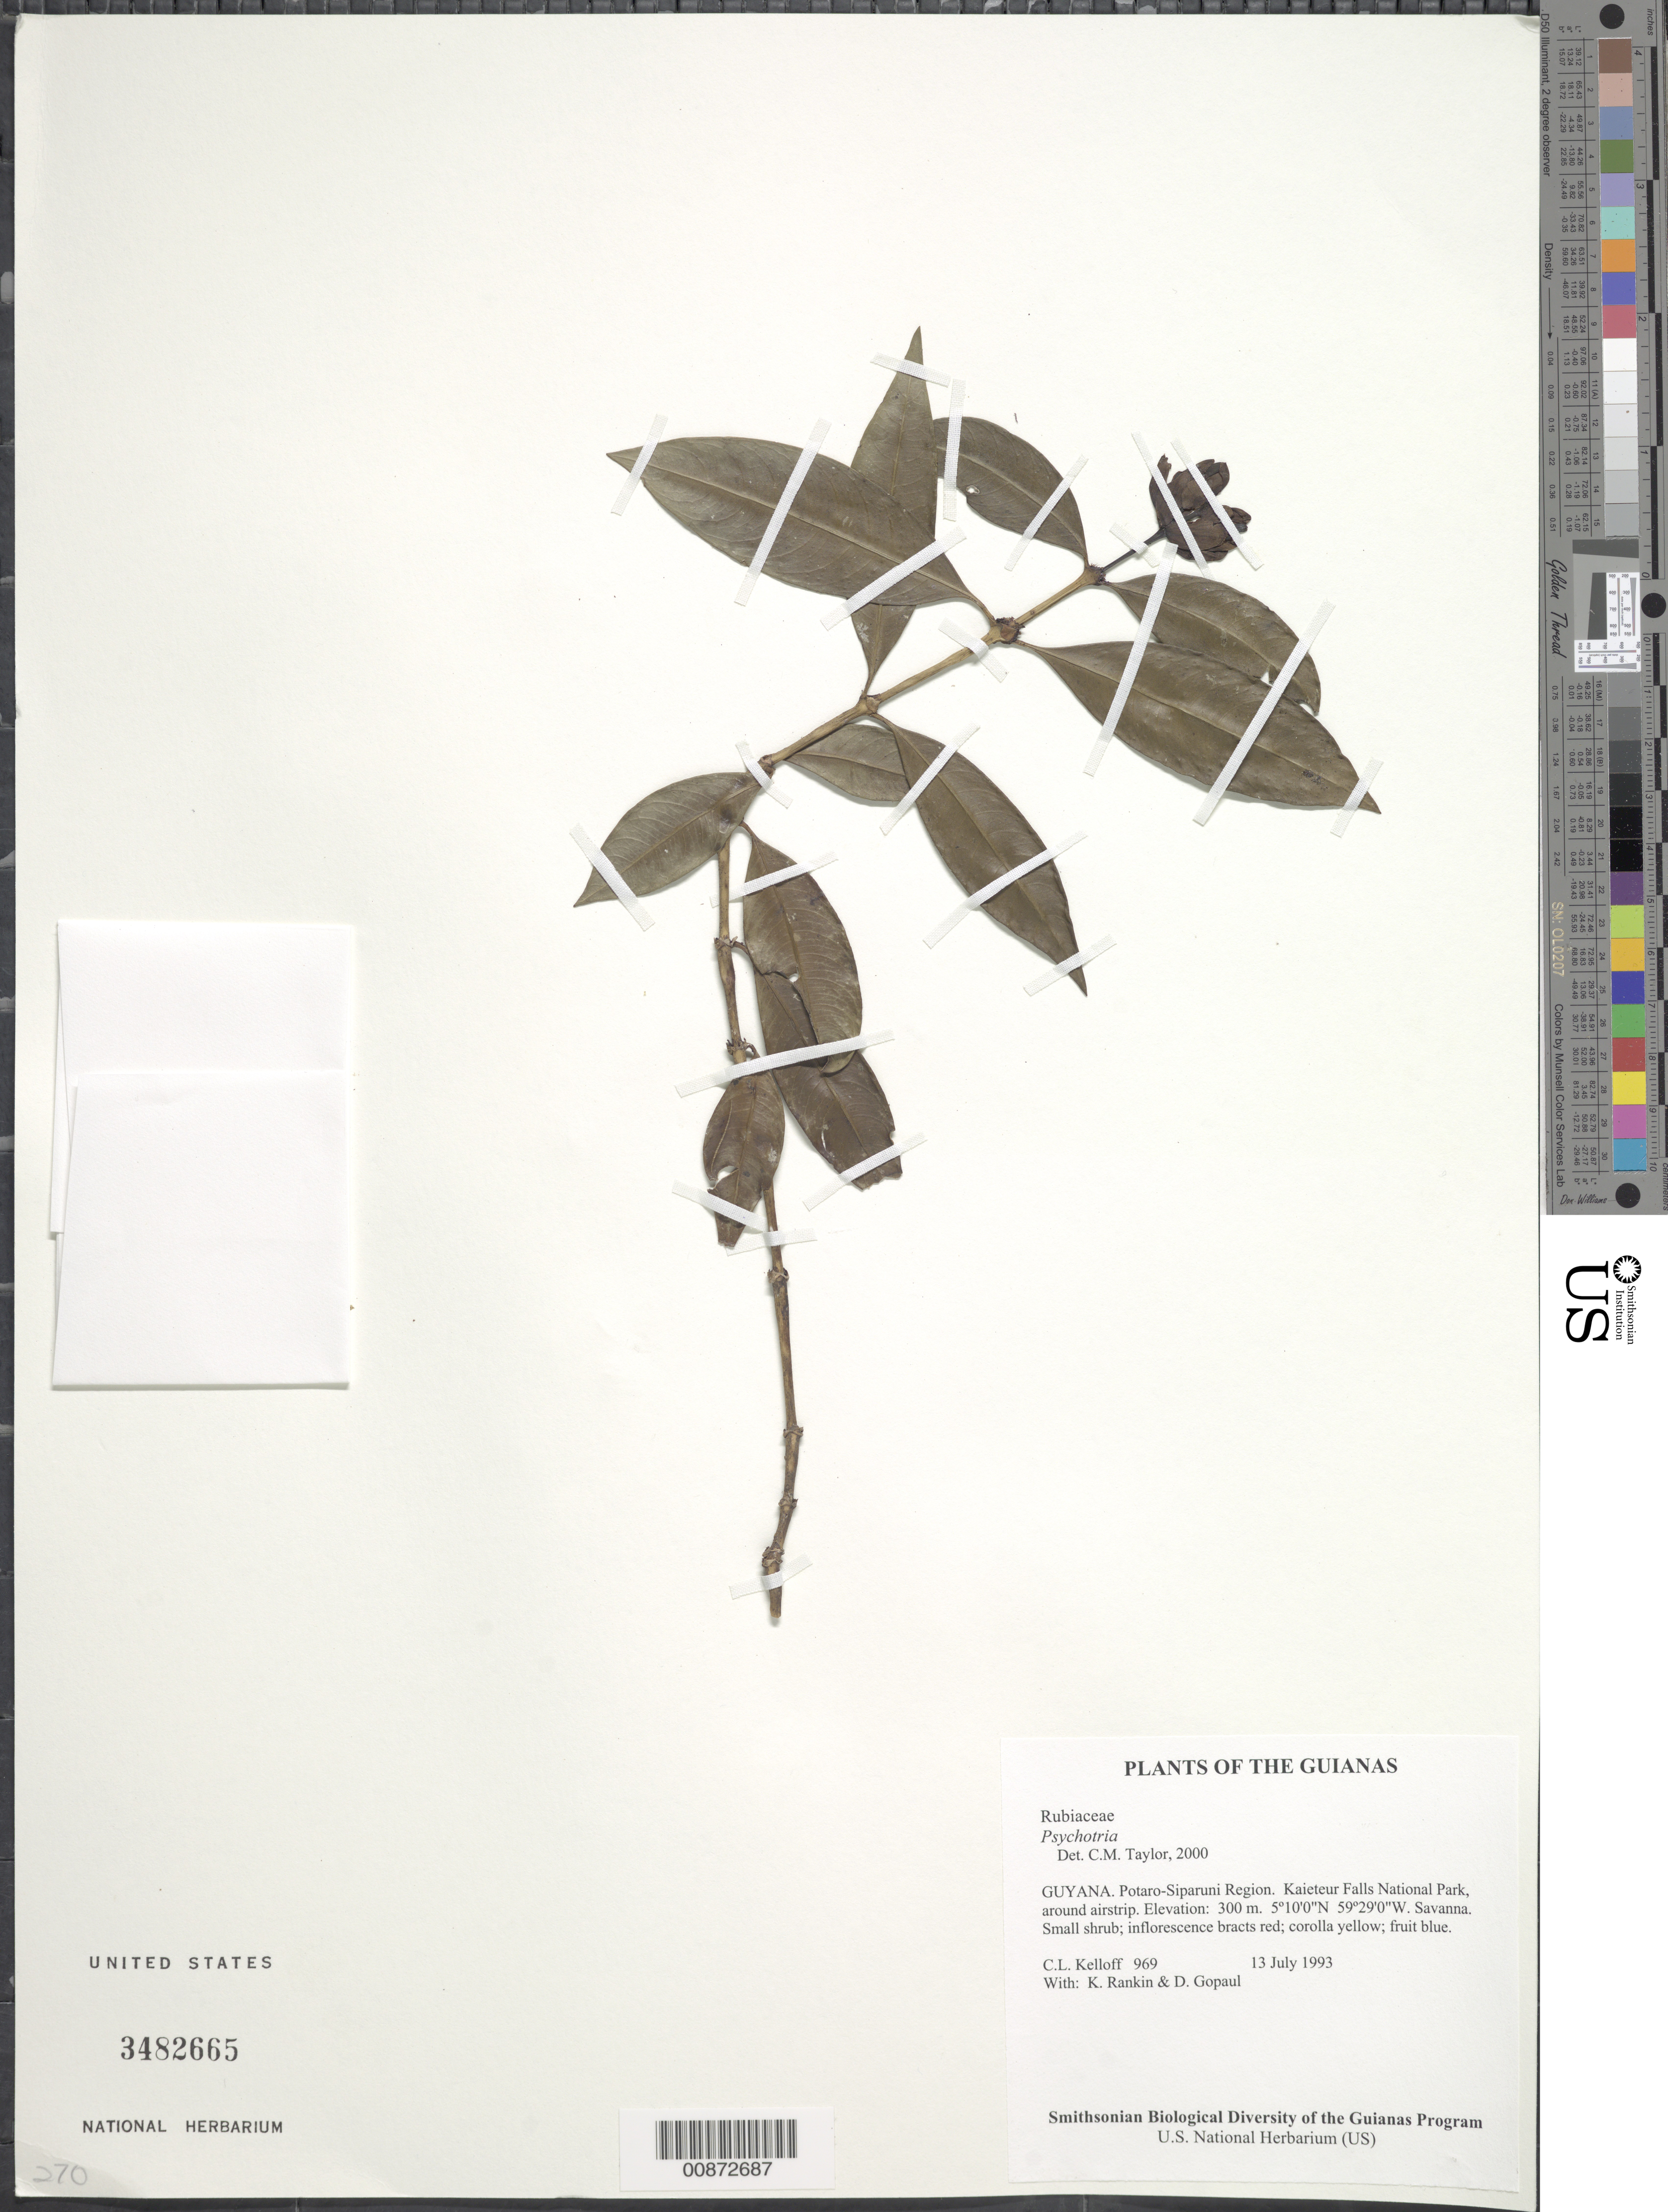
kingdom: Plantae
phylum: Tracheophyta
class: Magnoliopsida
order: Gentianales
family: Rubiaceae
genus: Psychotria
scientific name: Psychotria sp.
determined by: Taylor, Charlotte M.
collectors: C. L. Kelloff, K. Rankin & D. Gopaul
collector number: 969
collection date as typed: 13 July 1993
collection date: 1993-07-13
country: Guyana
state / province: Potaro-Siparuni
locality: Kaieteur Falls National Park, around airstrip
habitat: Savanna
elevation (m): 300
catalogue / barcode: US 3482665